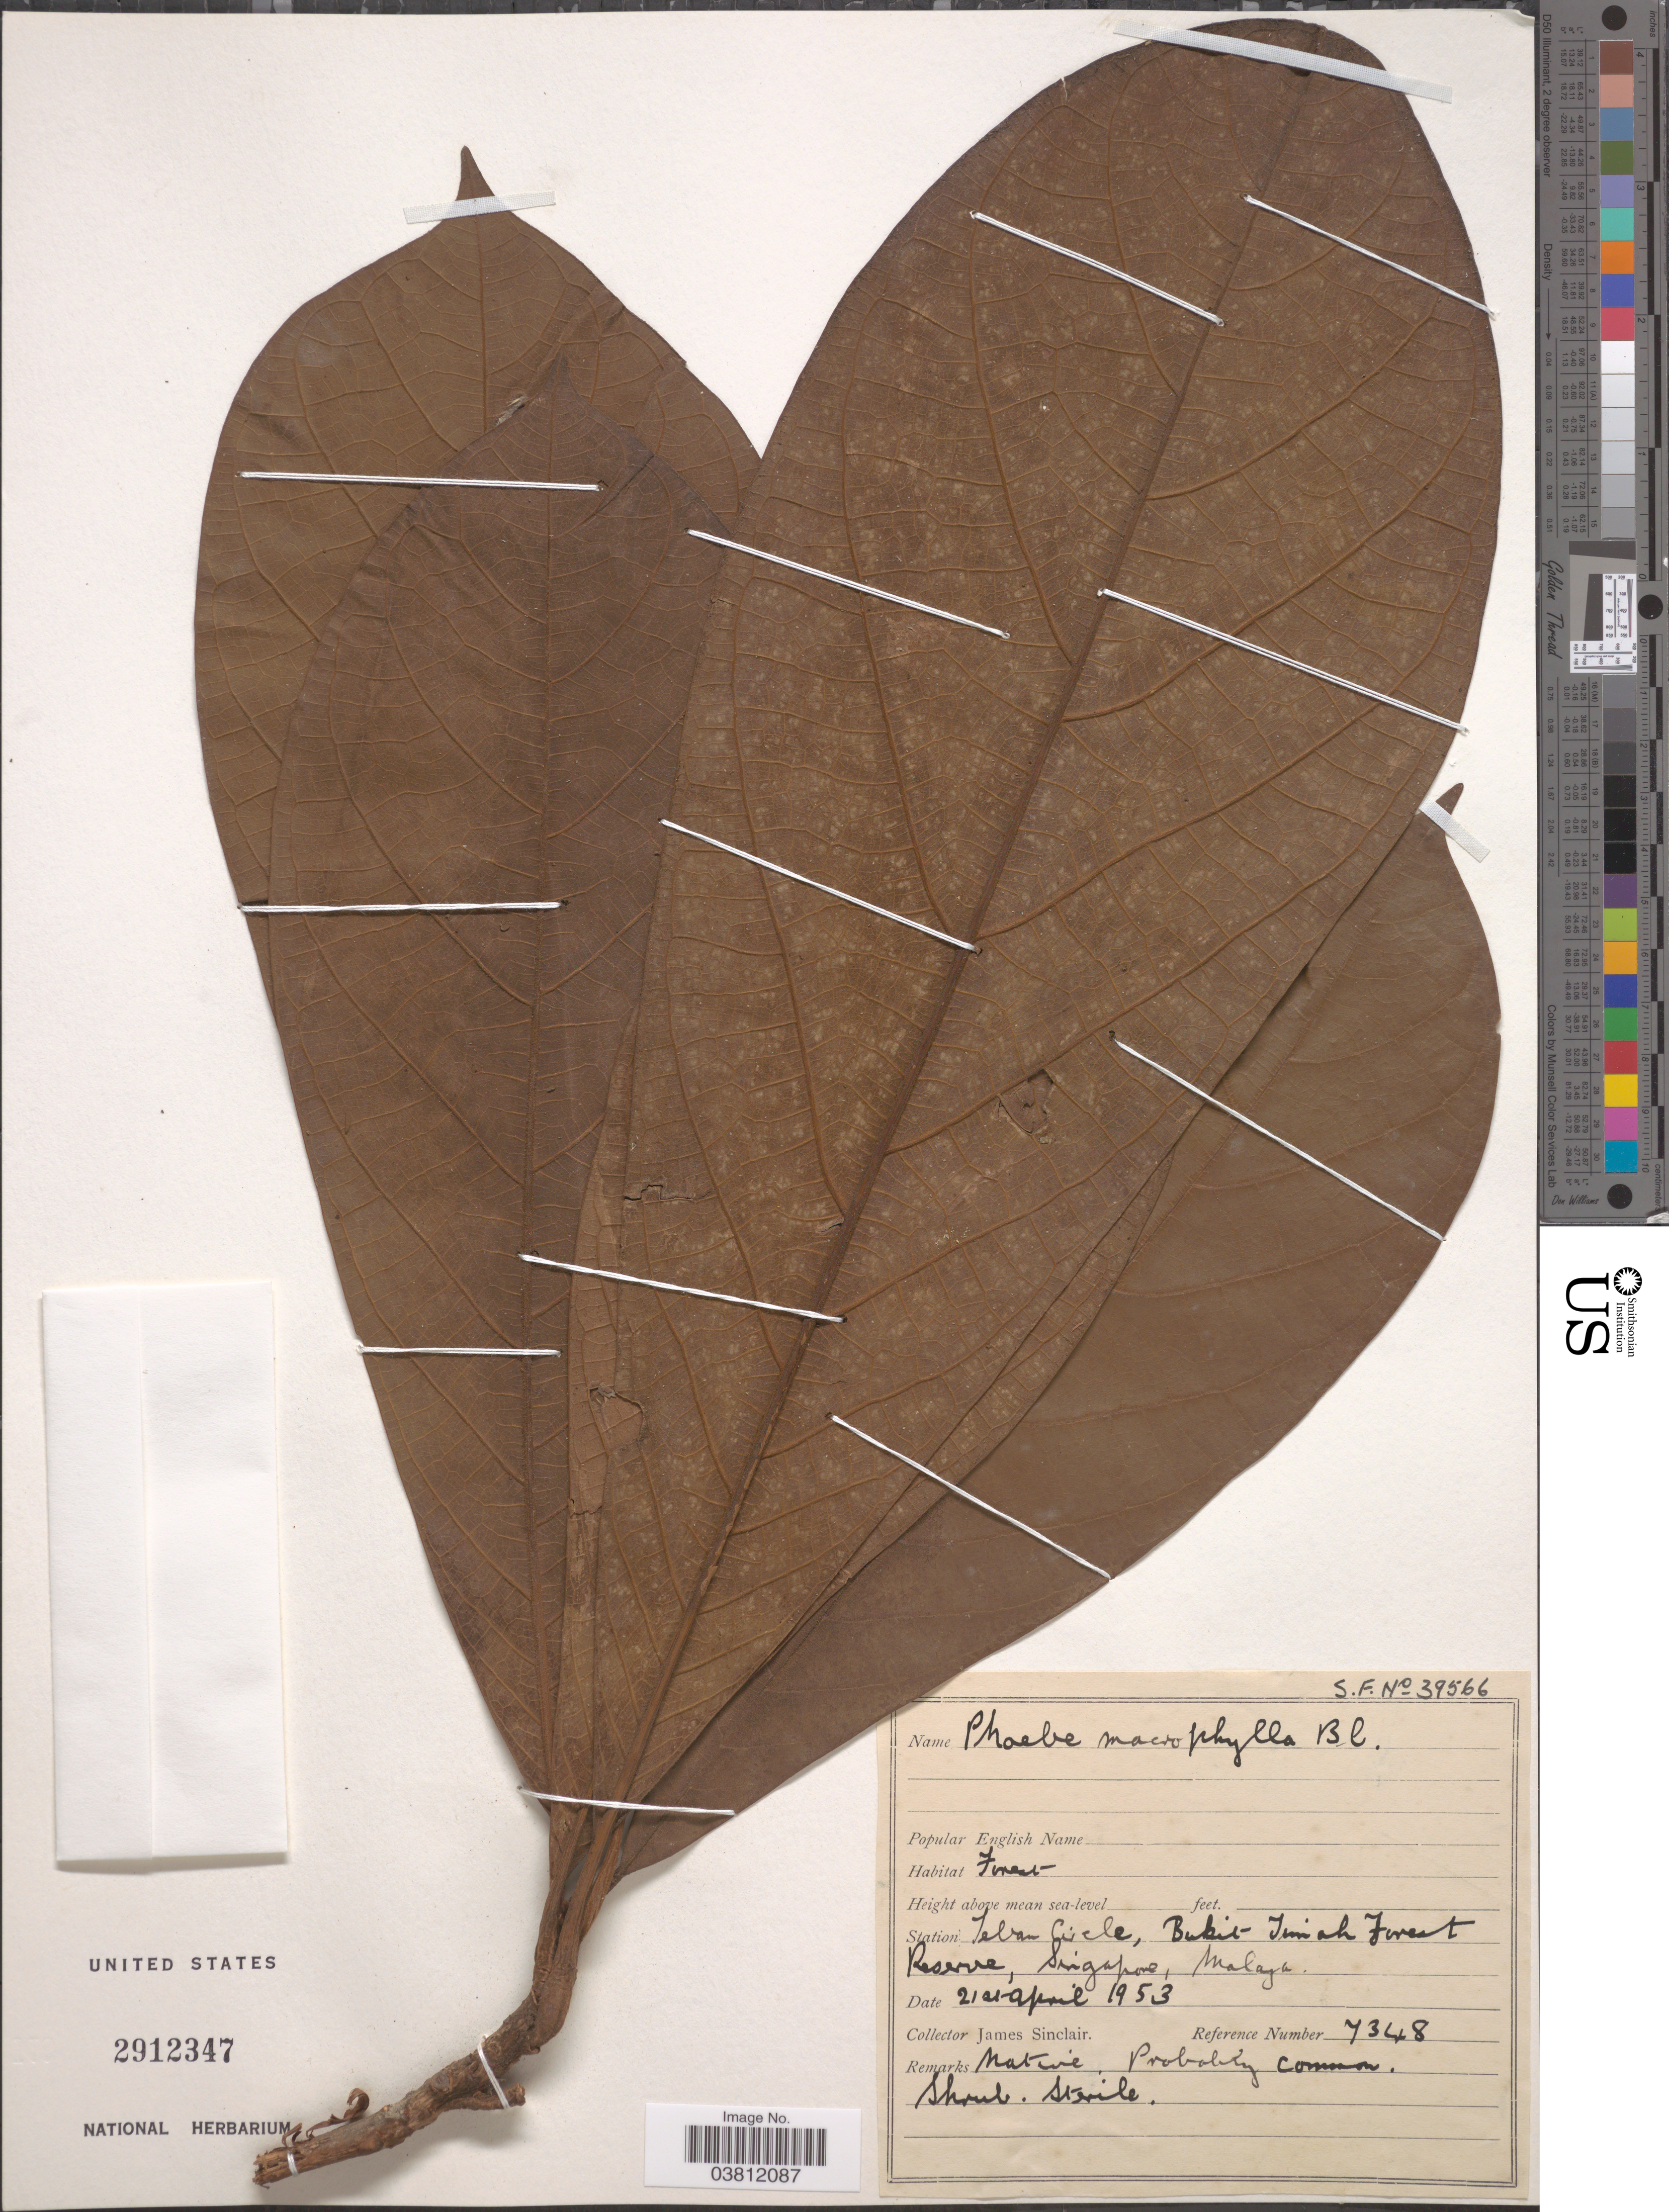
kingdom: Plantae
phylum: Tracheophyta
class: Magnoliopsida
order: Laurales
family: Lauraceae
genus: Phoebe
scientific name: Phoebe macrophylla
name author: Blume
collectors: J. Sinclair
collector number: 7348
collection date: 1953-04-21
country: Singapore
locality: Teban Circle, Bukit Timah Forest Reserve, Malaya.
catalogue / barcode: US 2912347